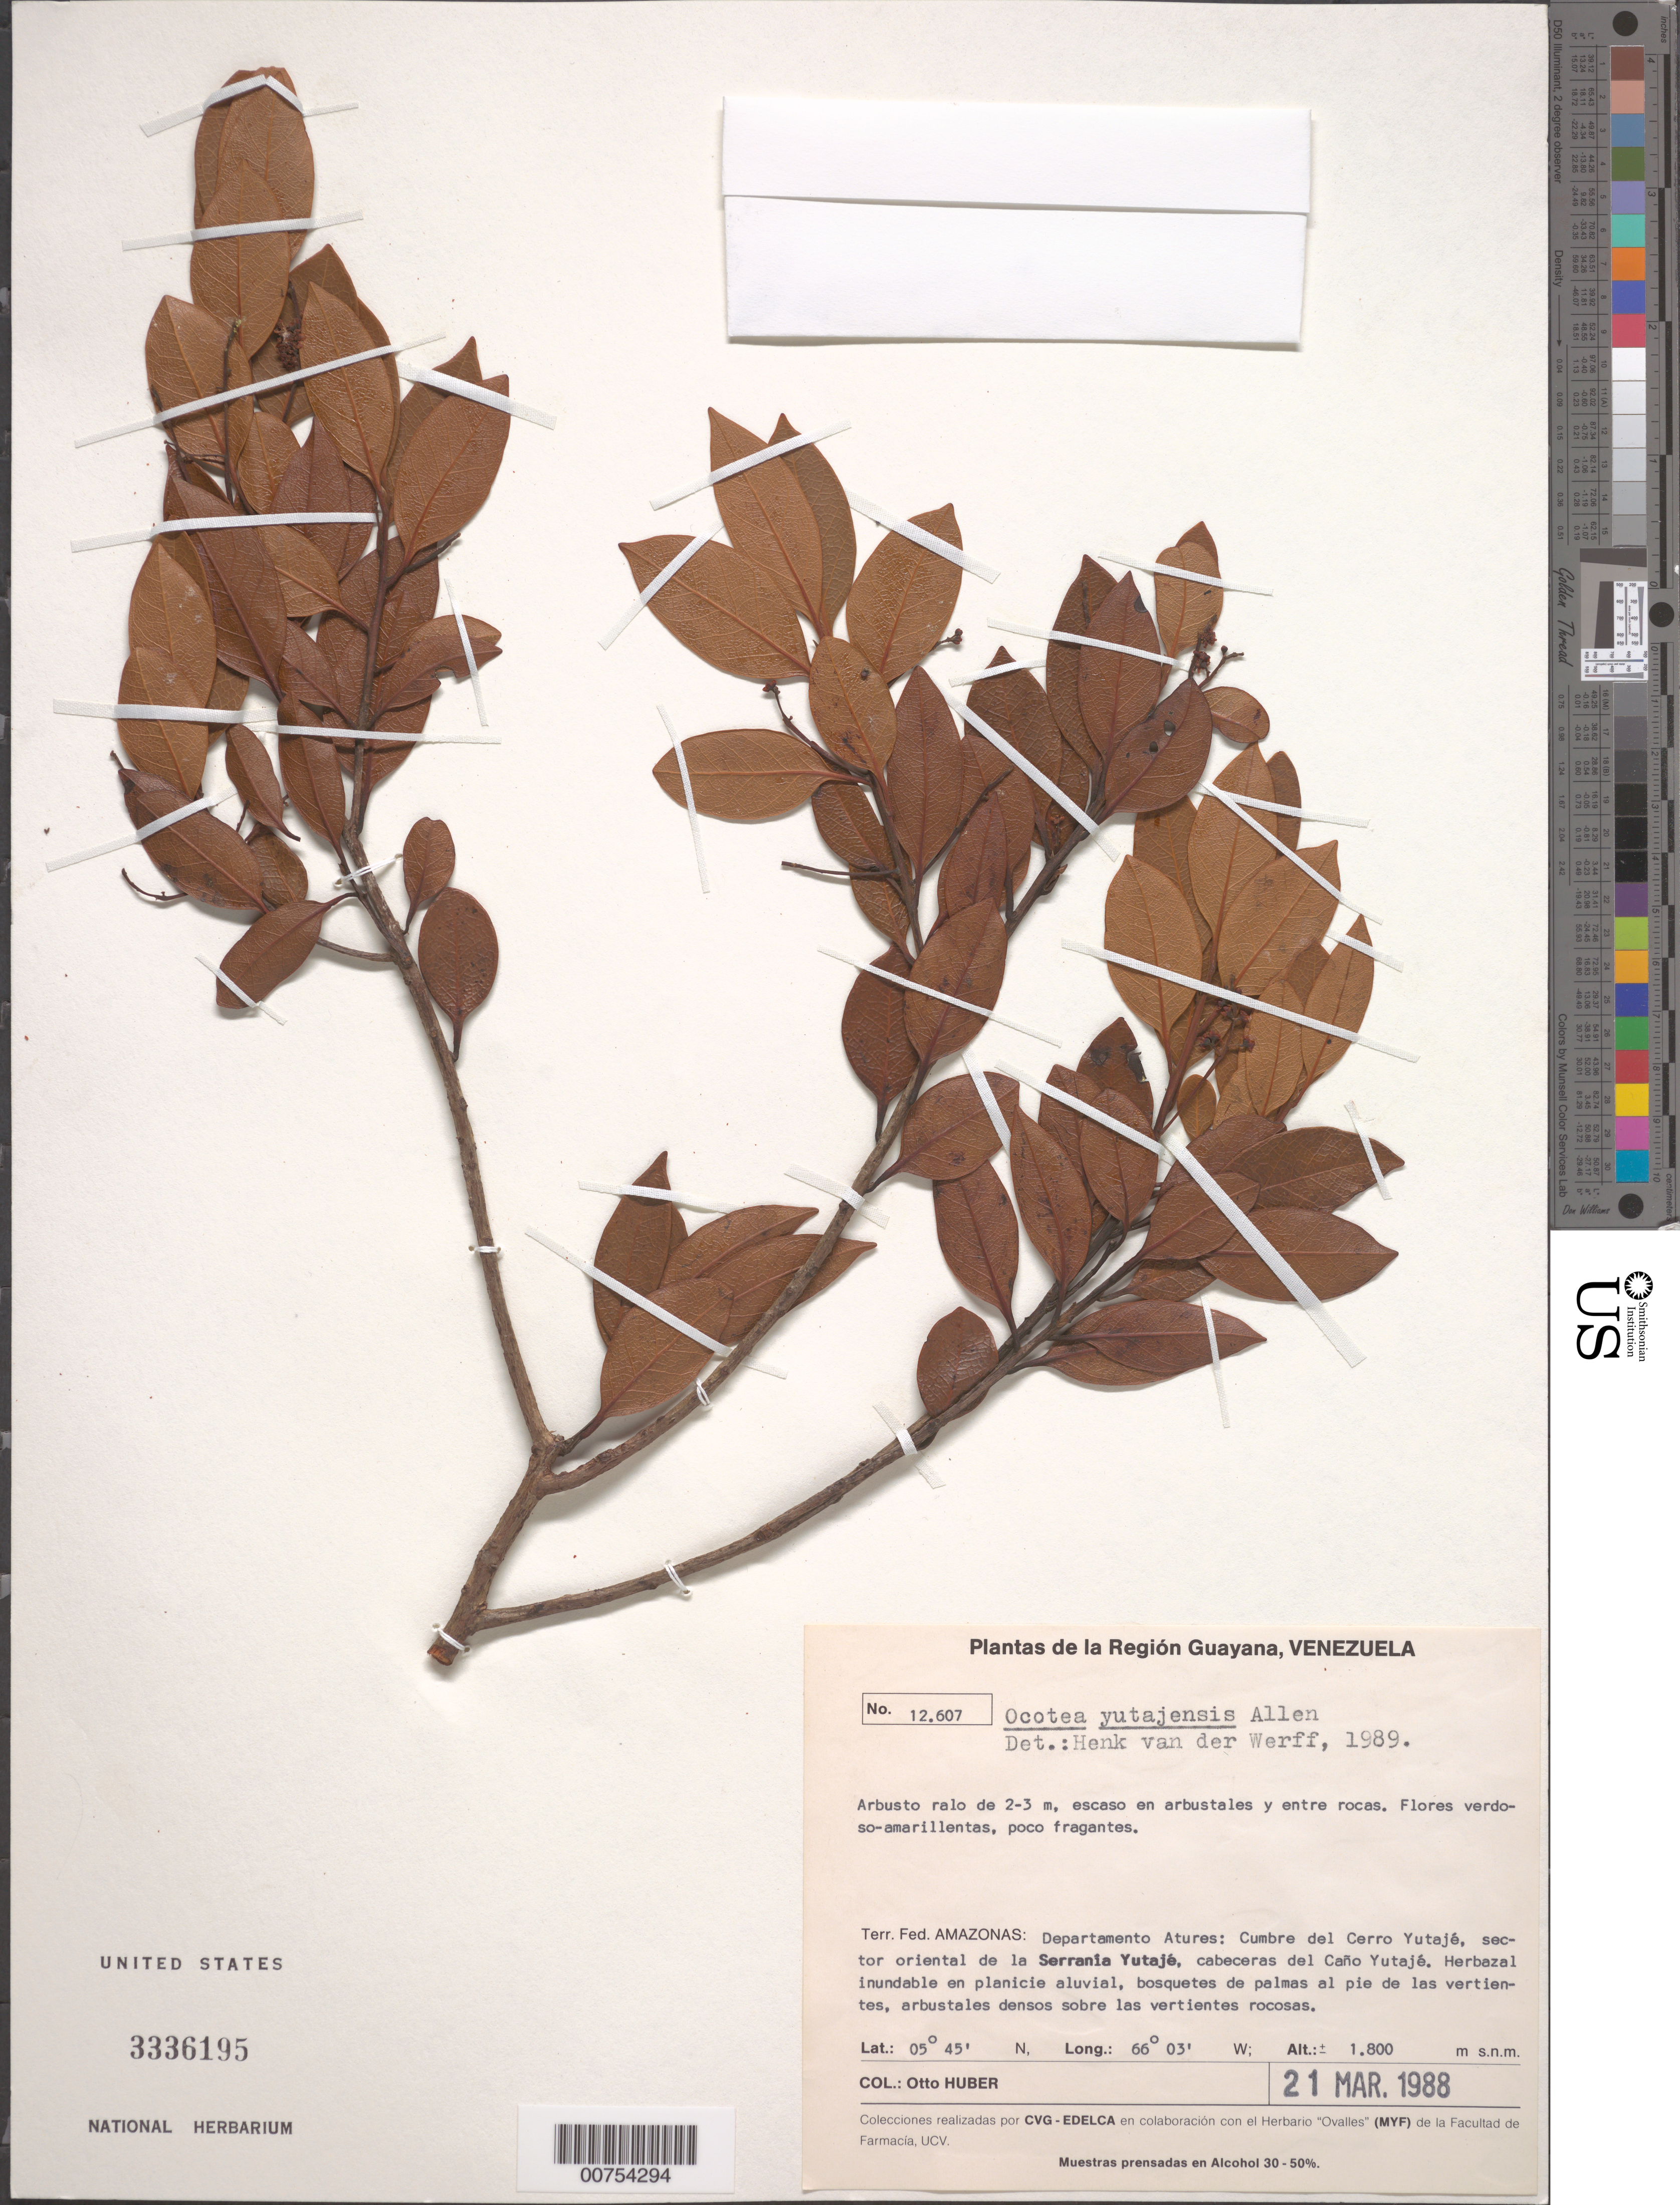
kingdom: Plantae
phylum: Tracheophyta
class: Magnoliopsida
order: Laurales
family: Lauraceae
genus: Ocotea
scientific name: Ocotea yutajensis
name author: C.K. Allen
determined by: van der Werff, H., (MO), Missouri Botanical Garden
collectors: O. Huber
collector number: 12607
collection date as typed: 21-Mar-88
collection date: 1988-03-21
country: Venezuela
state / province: Amazonas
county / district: Atures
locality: Cerro Yutajé, cumbre, sector oriental de la Serrania Yutajé, cabeceras del Caño Yutajé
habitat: Herbazal inundable en planicie aluvial; en arbustales y entre rocas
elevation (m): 1800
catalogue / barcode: US 3336195